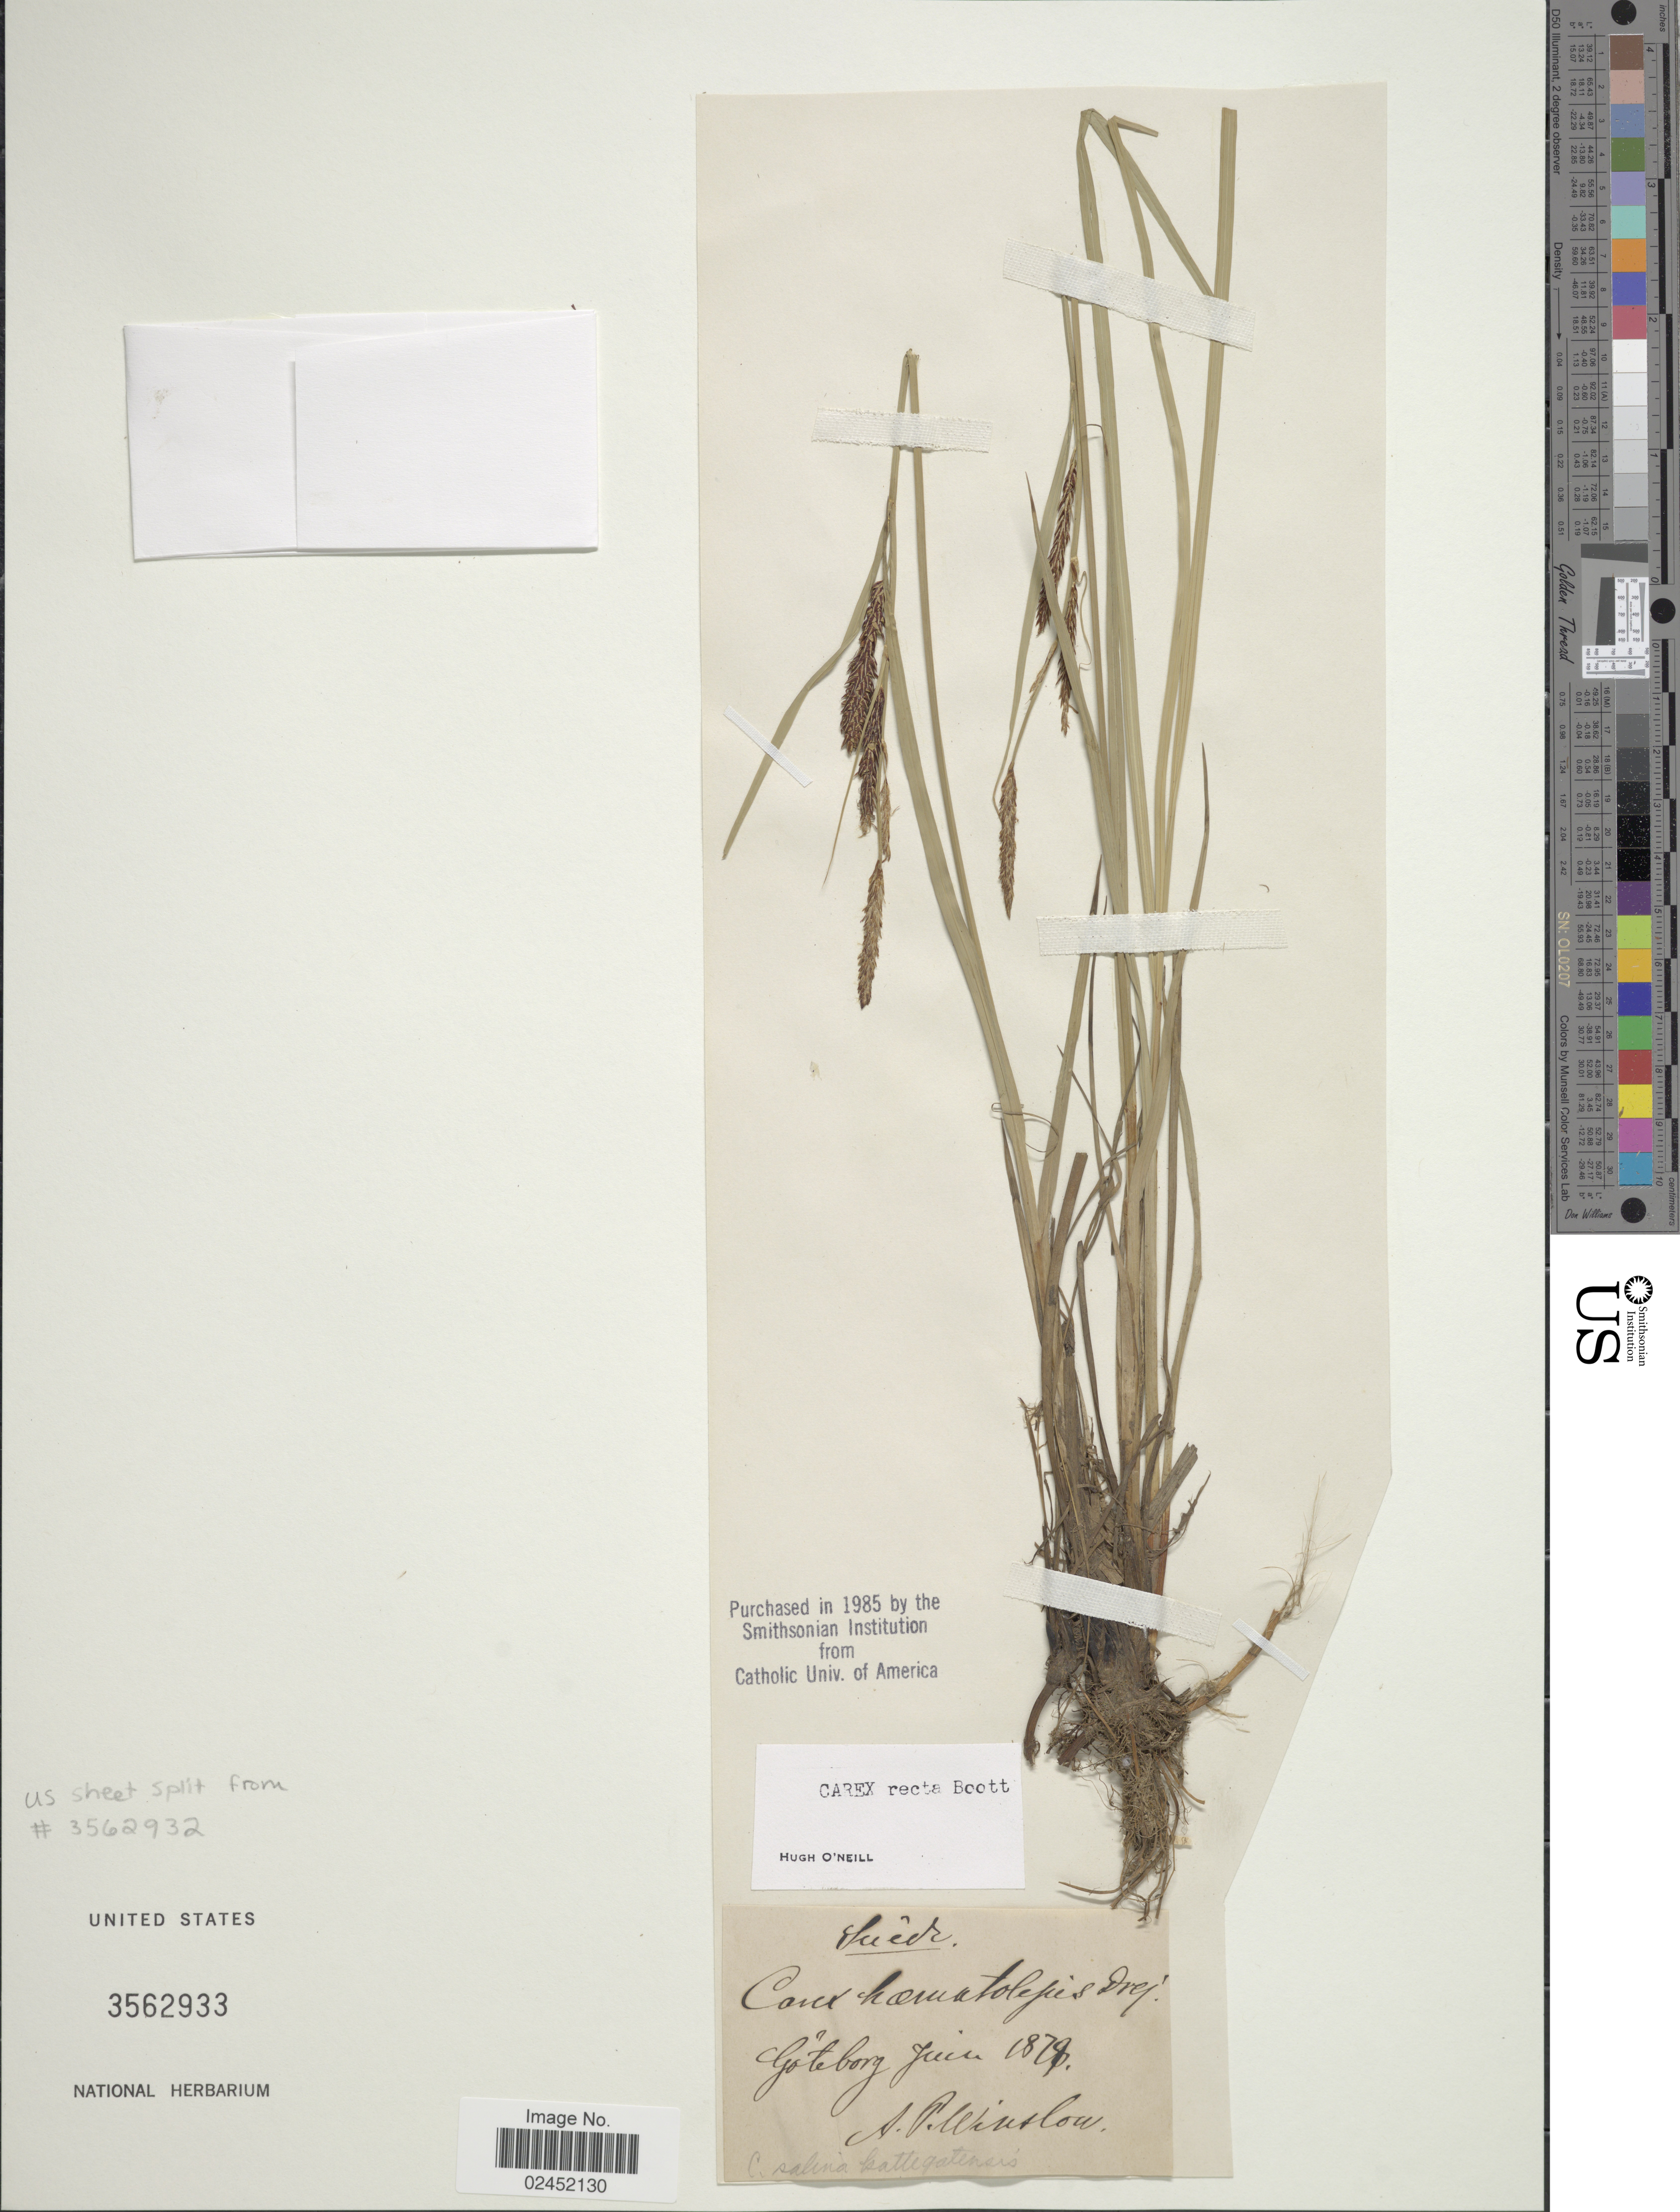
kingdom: Plantae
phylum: Tracheophyta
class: Liliopsida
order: Poales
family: Cyperaceae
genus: Carex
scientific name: Carex recta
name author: Boott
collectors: A. Winslow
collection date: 1878-06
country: Sweden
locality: Goteborg.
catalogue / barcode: US 3562933